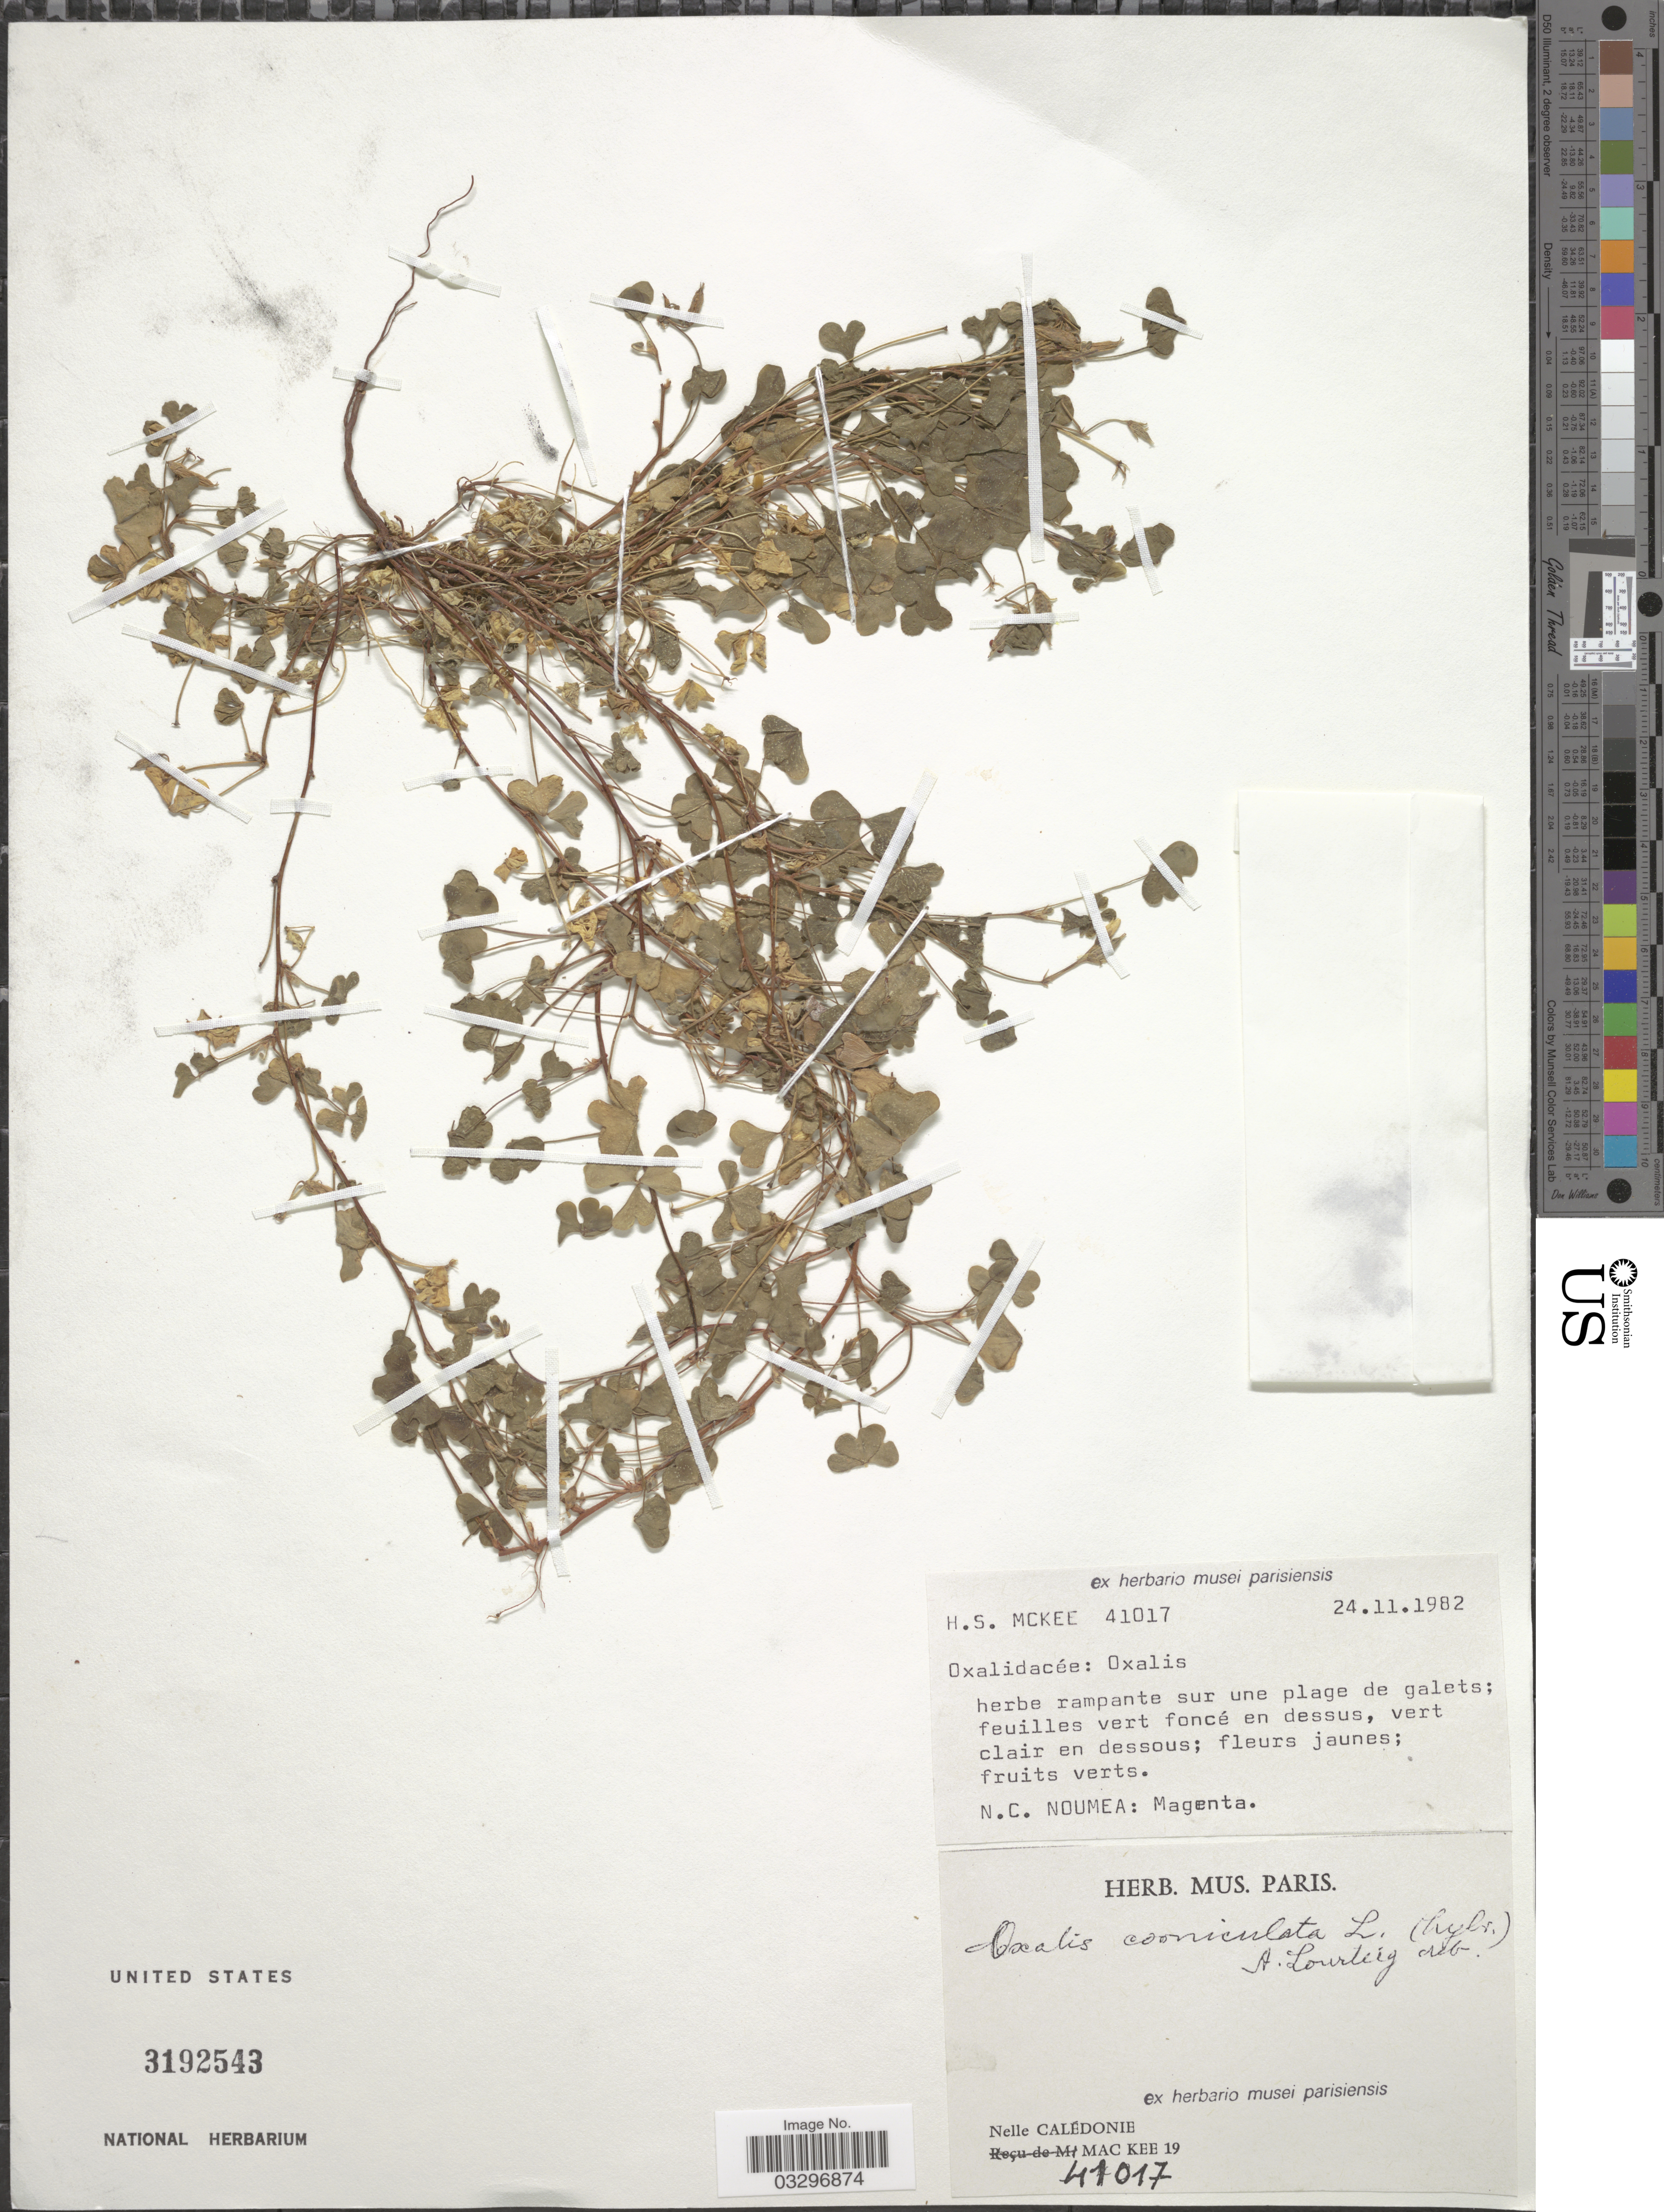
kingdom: Plantae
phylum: Tracheophyta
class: Magnoliopsida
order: Oxalidales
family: Oxalidaceae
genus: Oxalis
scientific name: Oxalis corniculata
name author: L.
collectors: H. S. McKee & Mac Kee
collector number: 41017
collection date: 1982-11-24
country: New Caledonia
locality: N.C. Noumea: Magenta. Nelle Calédonie.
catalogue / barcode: US 3192543